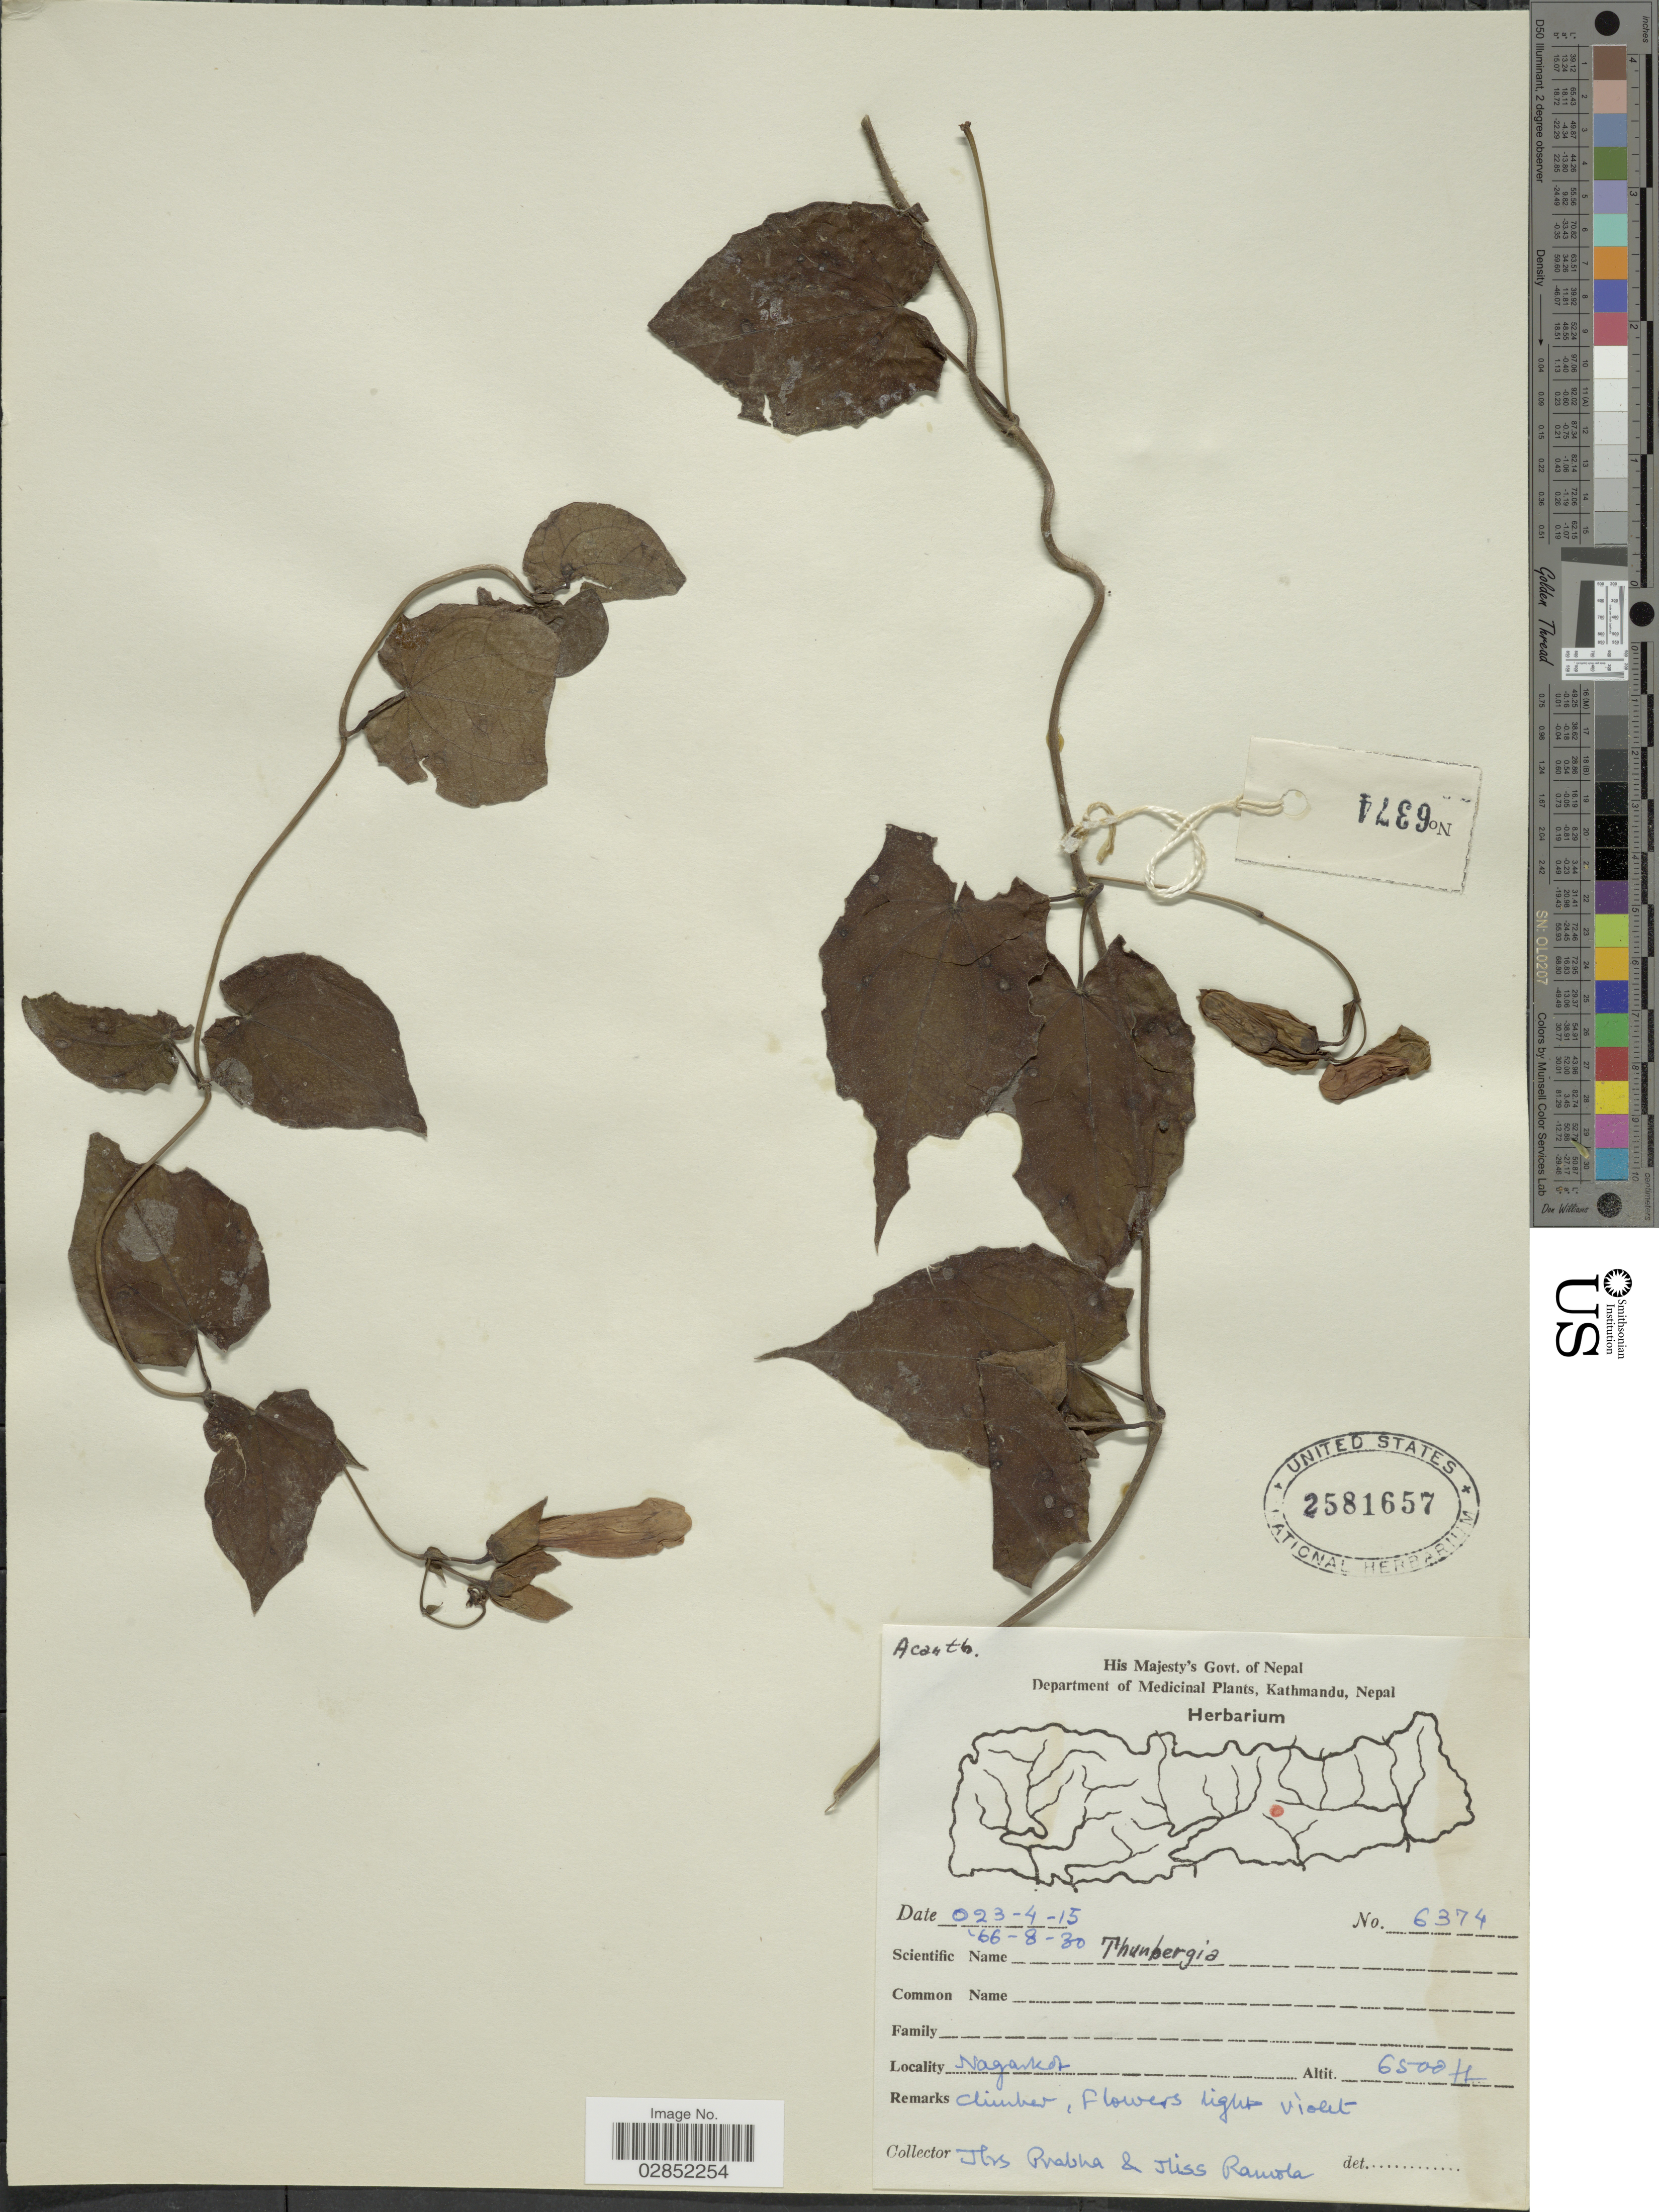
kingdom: Plantae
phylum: Tracheophyta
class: Magnoliopsida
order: Lamiales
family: Acanthaceae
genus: Thunbergia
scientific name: Thunbergia sp.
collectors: P. Pradhan & R. Thapa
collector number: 6374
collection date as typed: Transcribed d/m/y: 23/4/15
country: Nepal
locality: Nagarkot.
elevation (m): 1981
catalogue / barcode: US 2581657